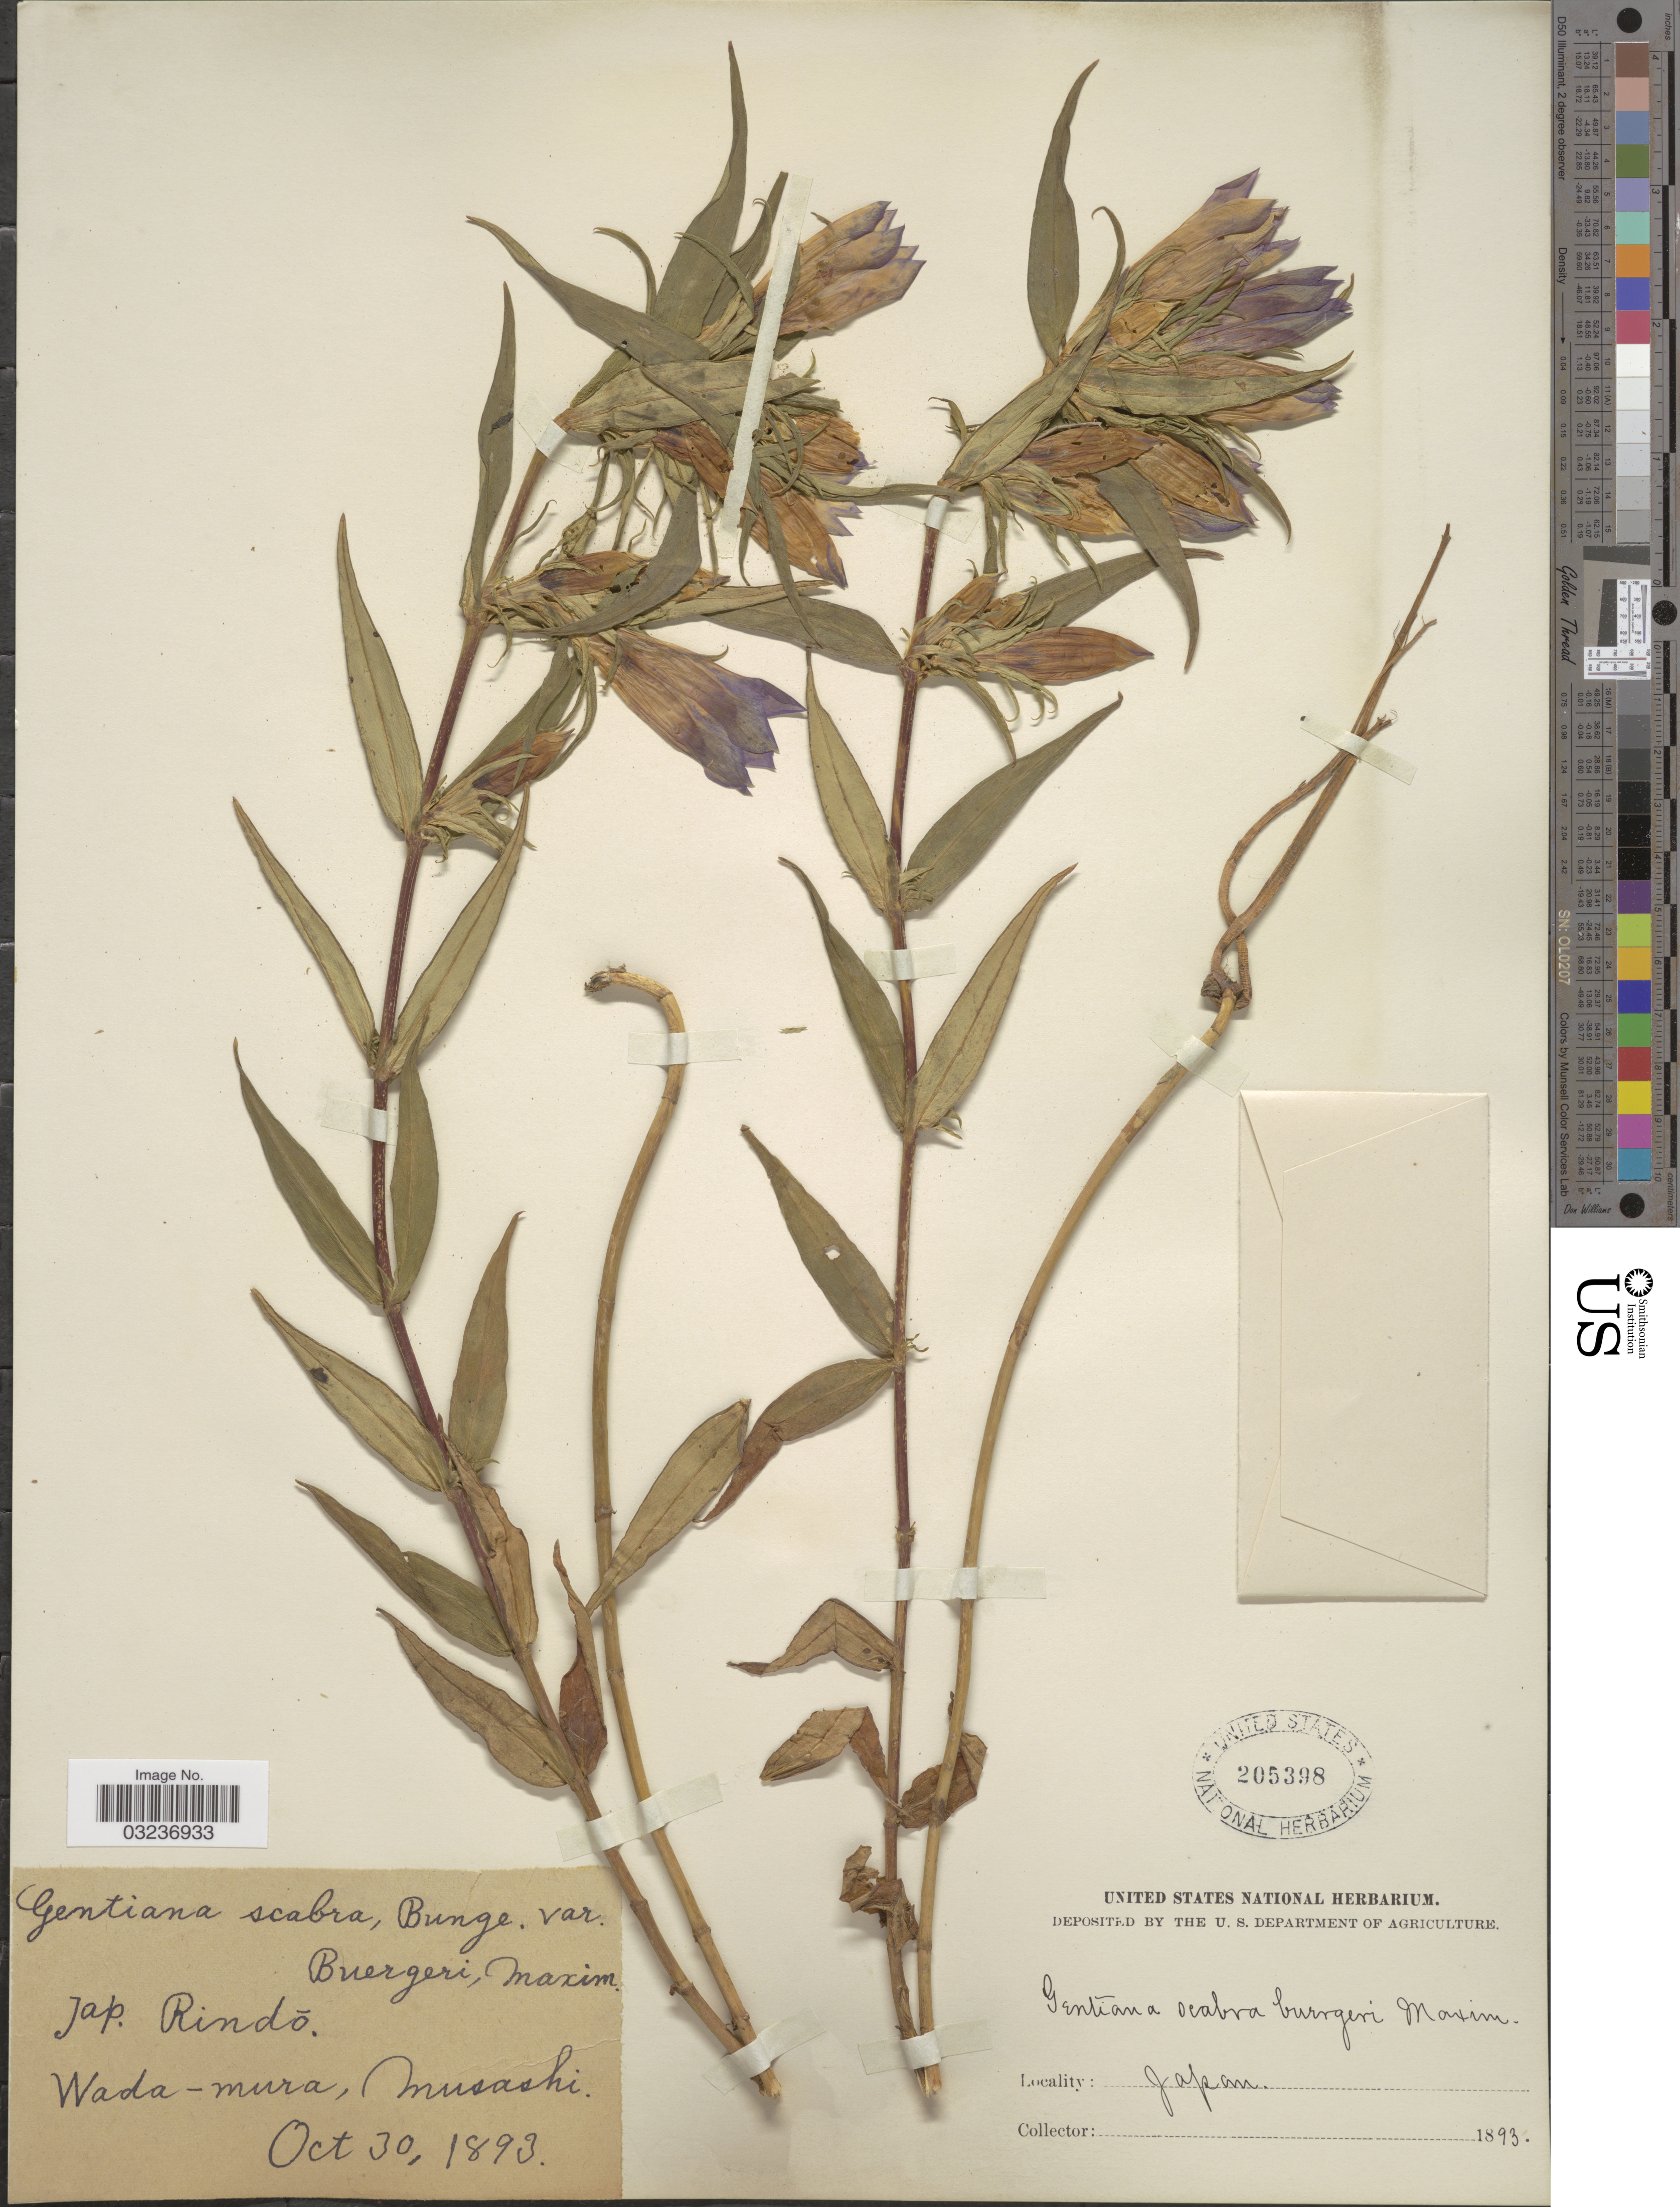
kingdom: Plantae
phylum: Tracheophyta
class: Magnoliopsida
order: Gentianales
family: Gentianaceae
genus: Gentiana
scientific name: Gentiana scabra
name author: Bunge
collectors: ex herb. United States National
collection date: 1893-10-30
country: Japan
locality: Wada-mura, Musashi.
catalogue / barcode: US 205398